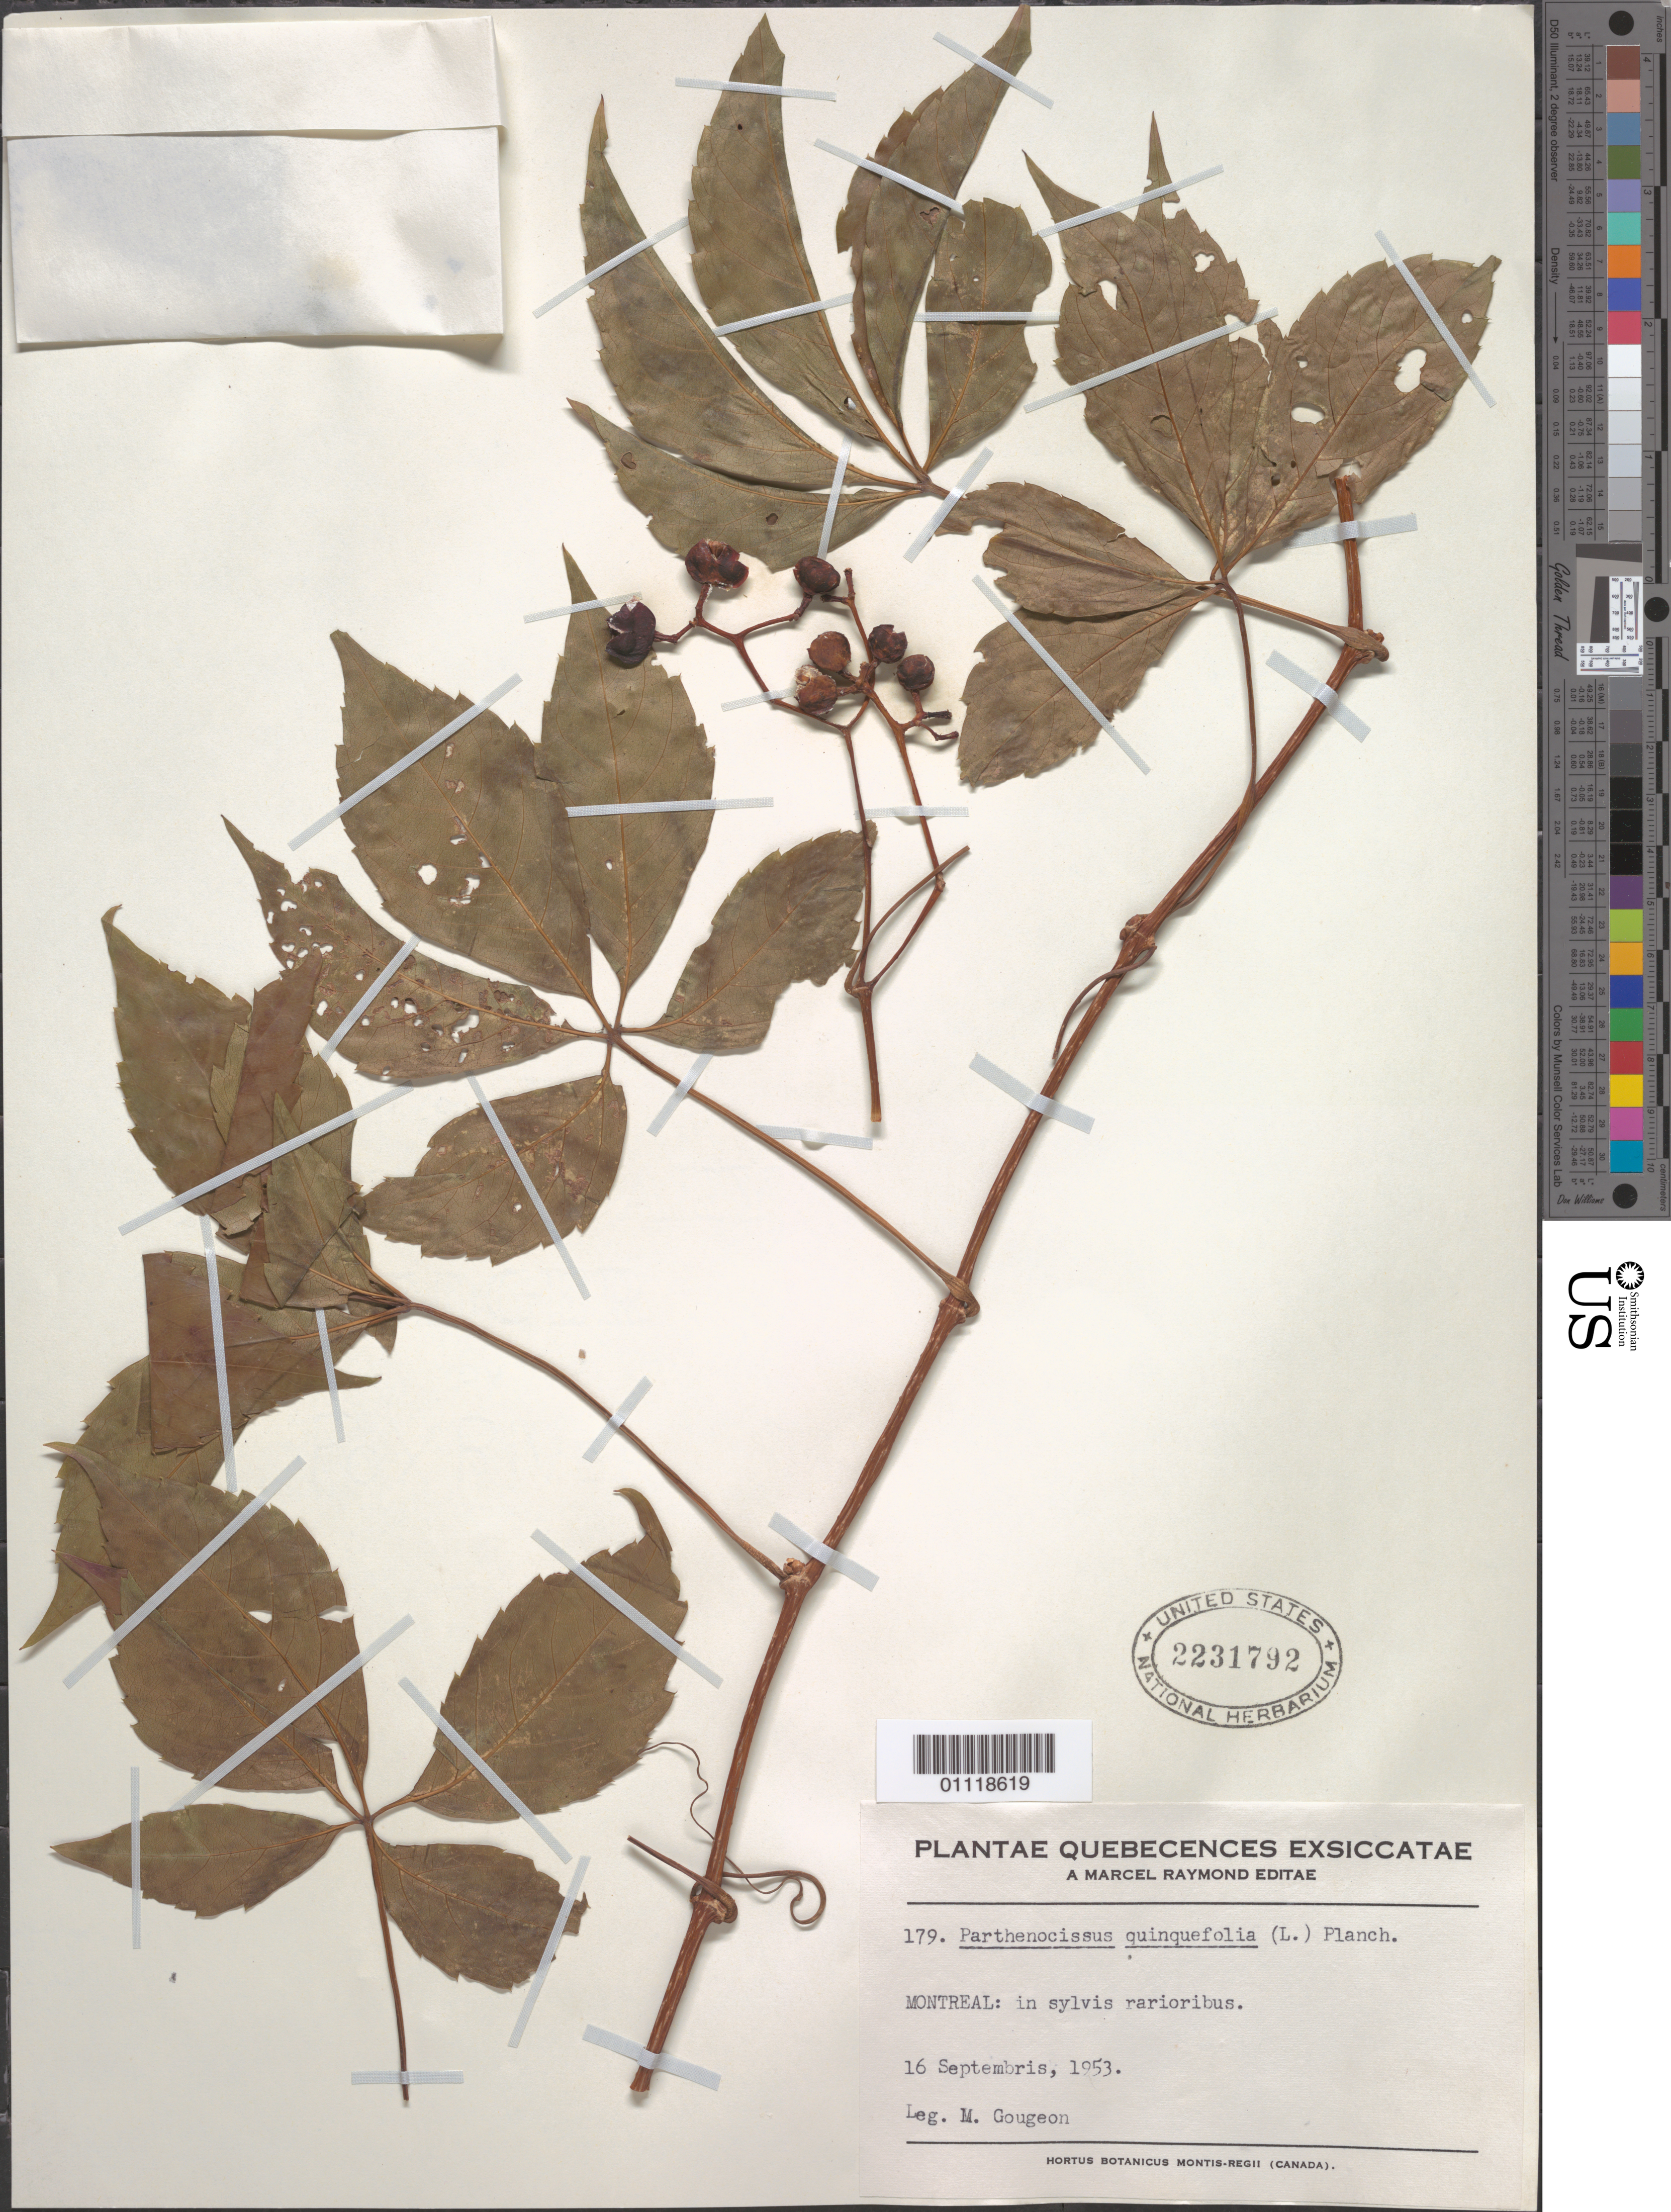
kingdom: Plantae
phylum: Tracheophyta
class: Magnoliopsida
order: Vitales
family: Vitaceae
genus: Parthenocissus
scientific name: Parthenocissus quinquefolia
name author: (L.) Planch.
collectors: M. Raymond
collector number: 179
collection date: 1953-09-16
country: Canada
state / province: Quebec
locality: Montreal.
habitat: In Sylvis rarioribus.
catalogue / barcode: US 2231792